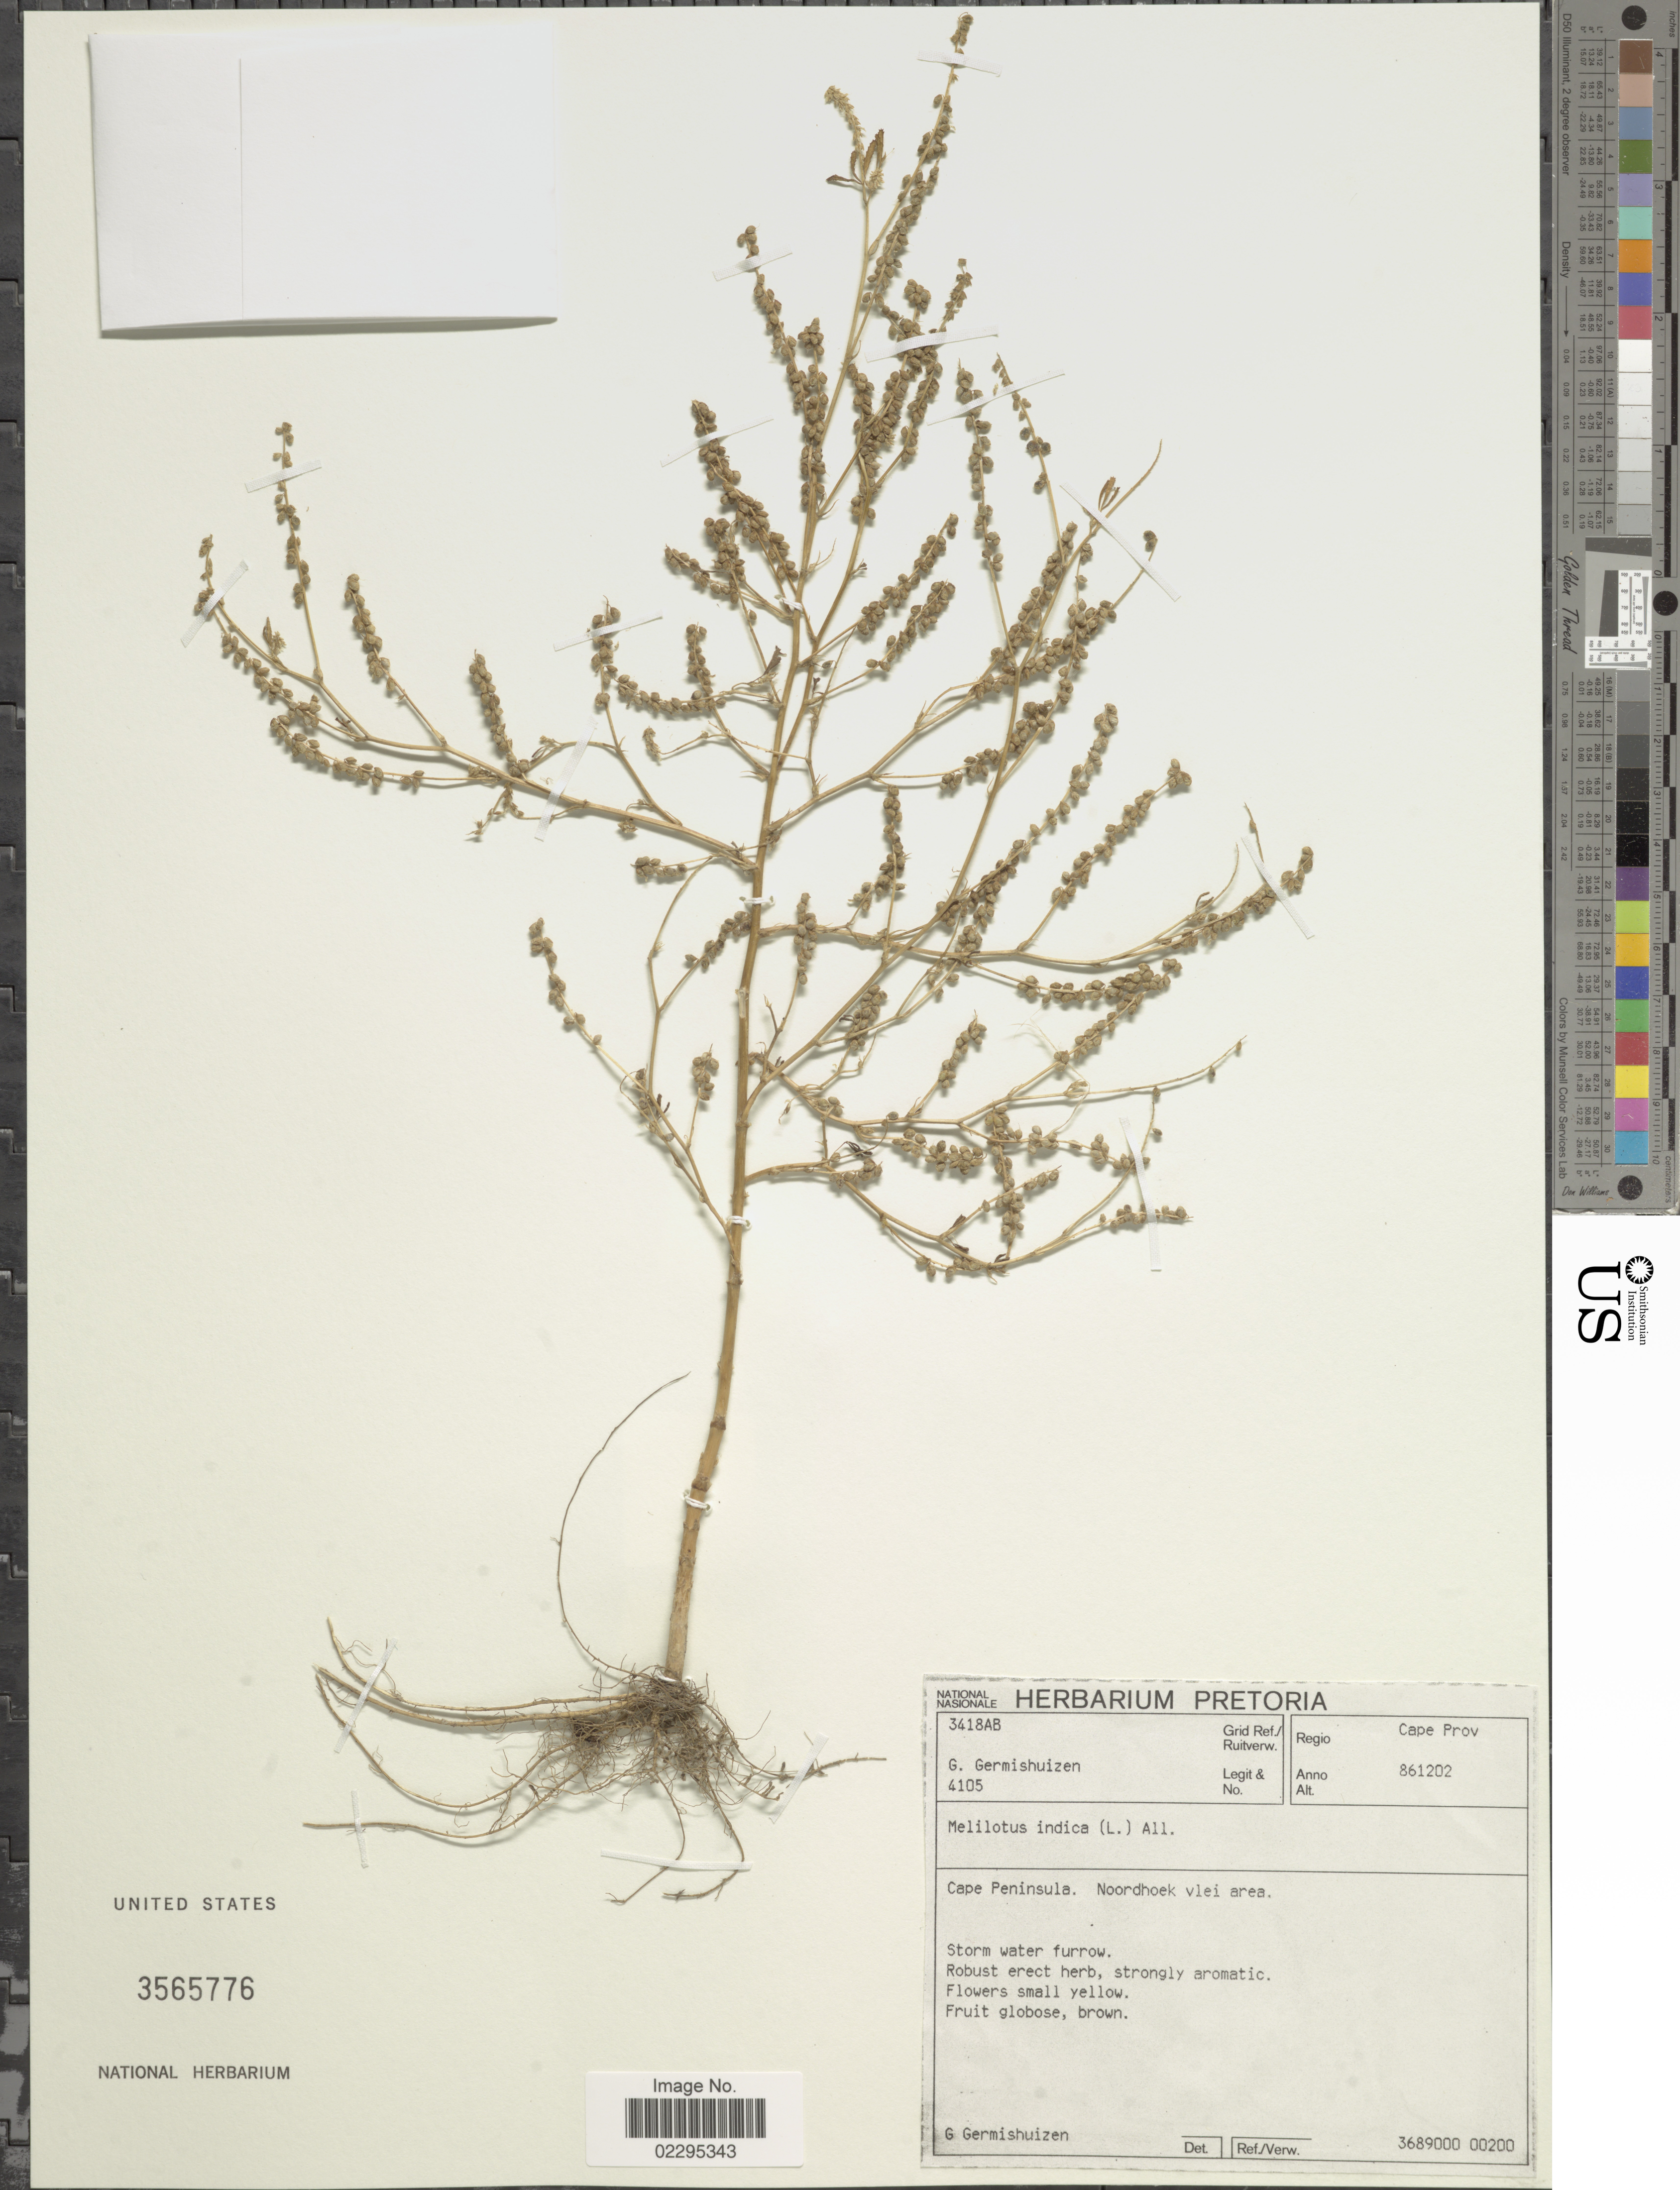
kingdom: Plantae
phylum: Tracheophyta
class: Magnoliopsida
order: Fabales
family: Fabaceae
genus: Melilotus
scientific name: Melilotus indicus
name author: (L.) All.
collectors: G. Germishuizen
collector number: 4105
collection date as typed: Transcribed d/m/y: 2/12/86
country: South Africa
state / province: Western Cape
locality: Cape Prov. Cape Peninsula, Noordhoek vlei area.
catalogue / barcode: US 3565776